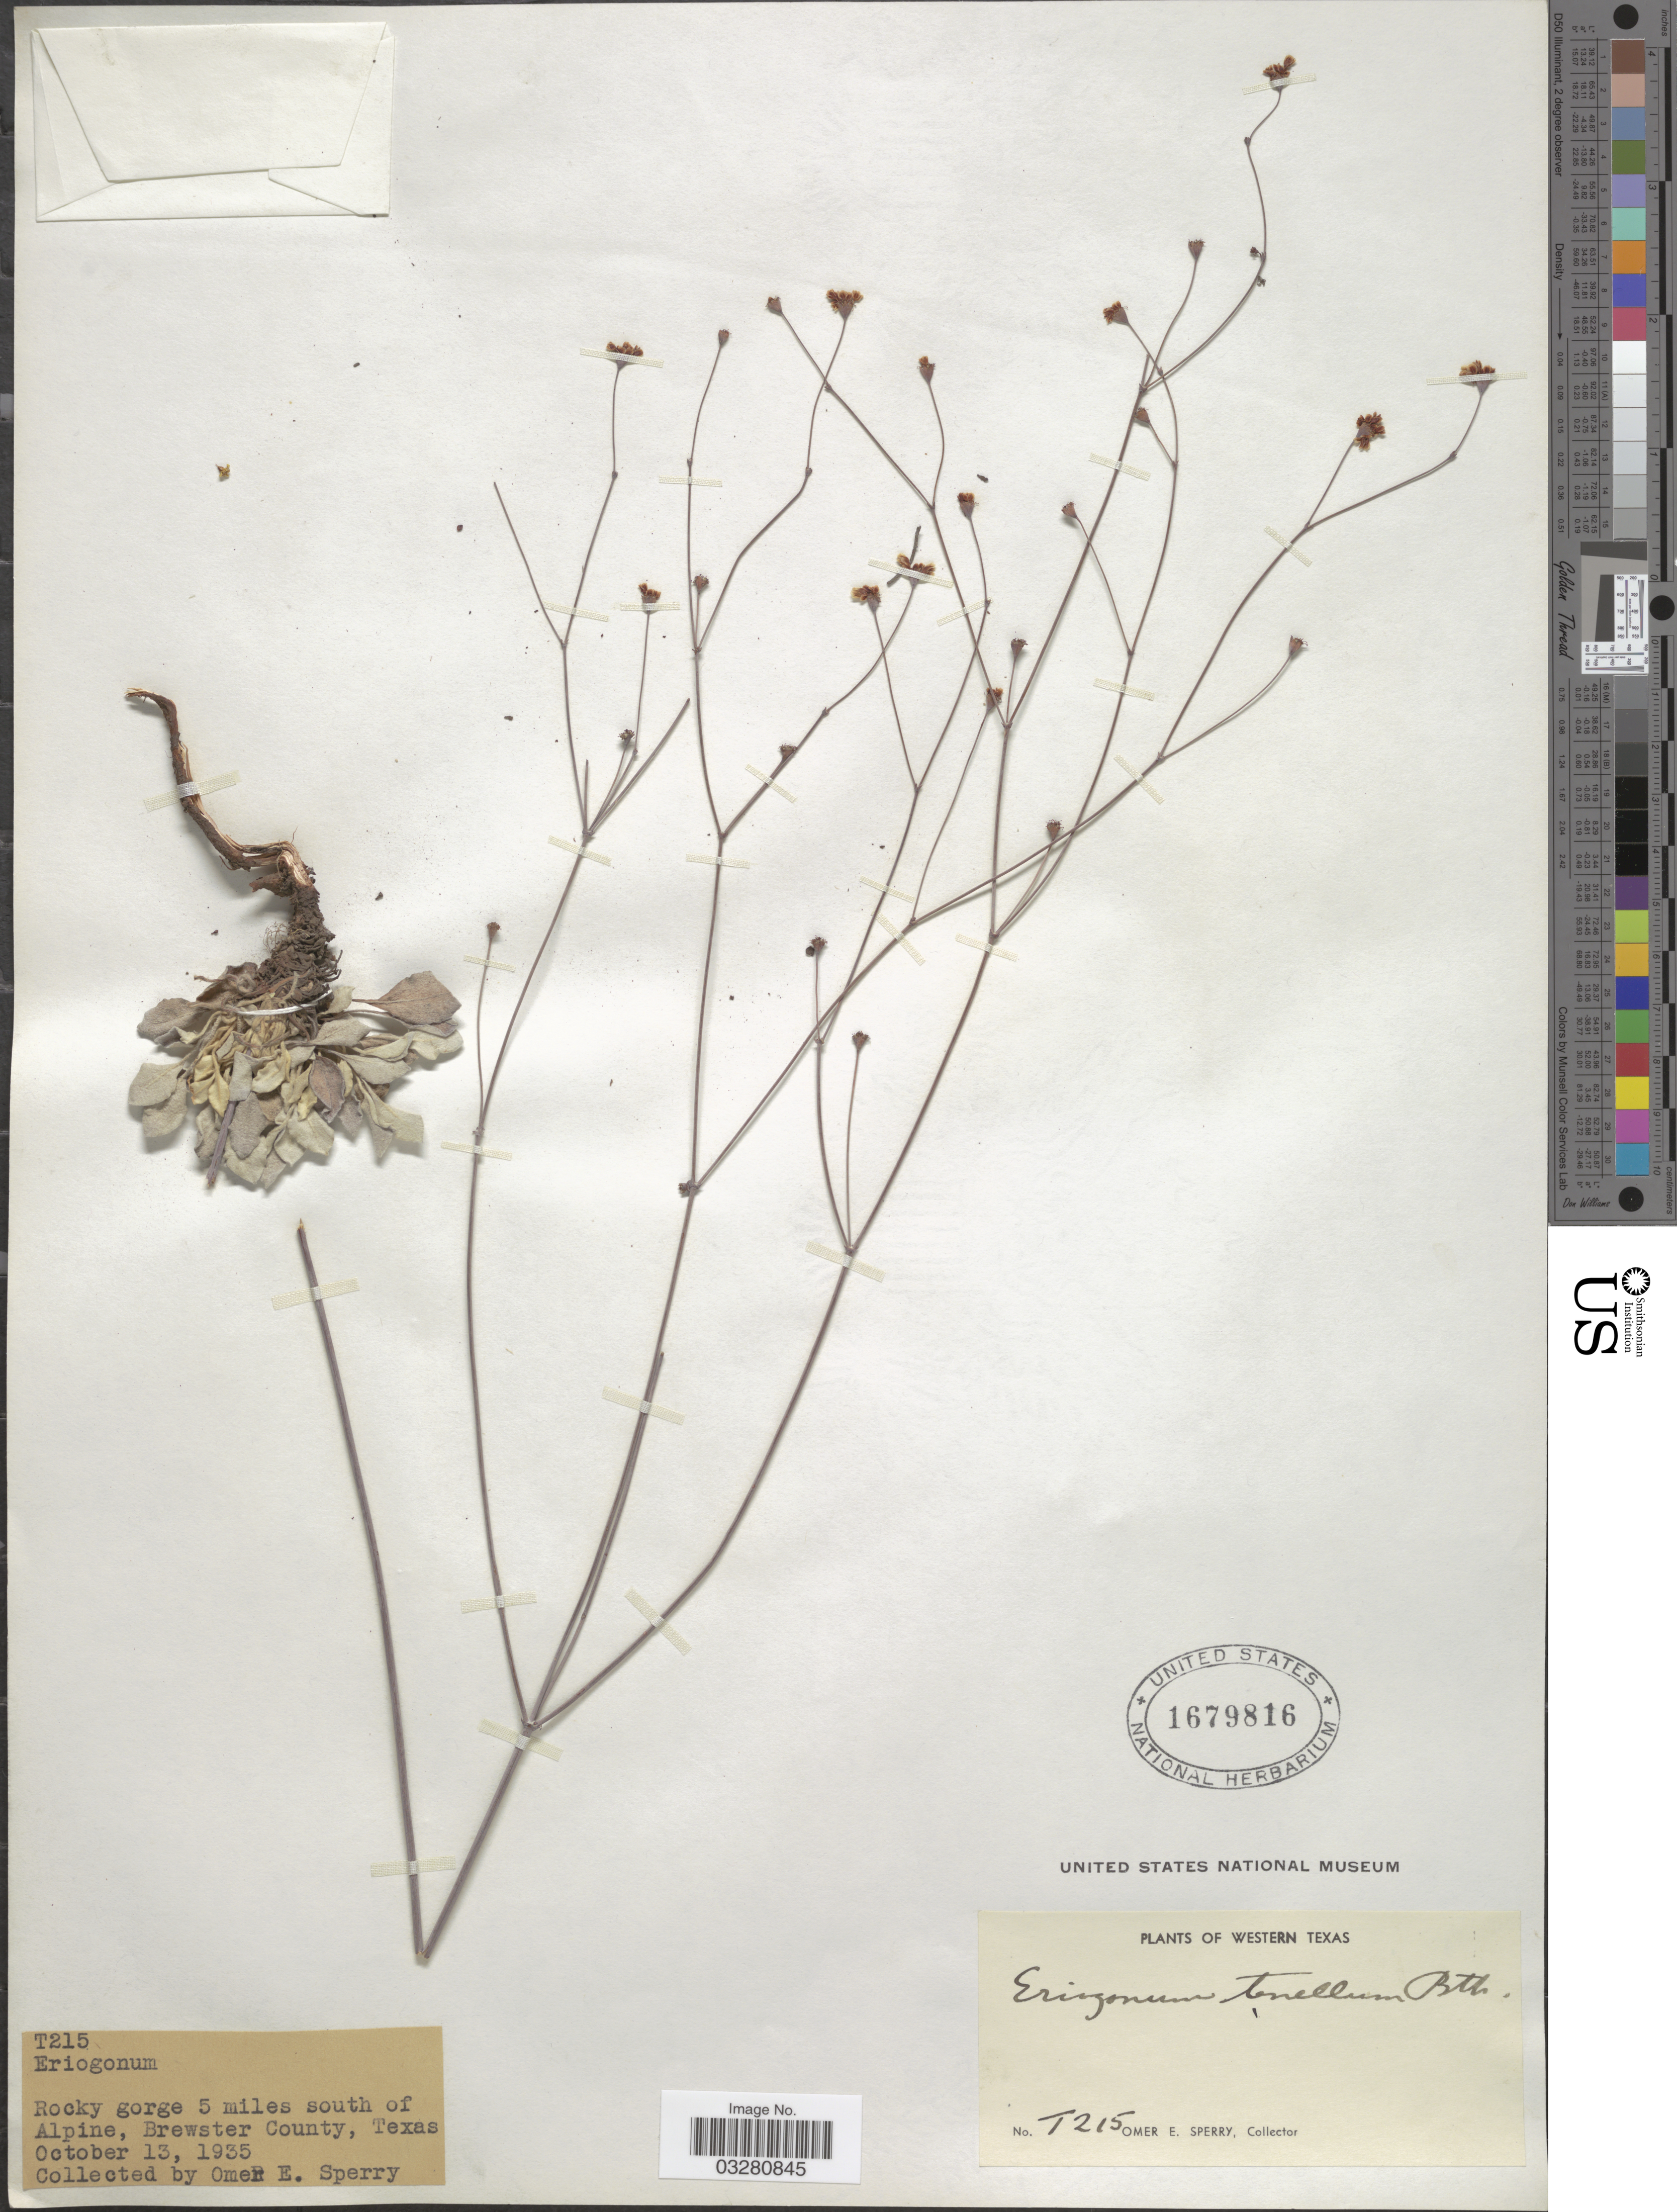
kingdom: Plantae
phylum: Tracheophyta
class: Magnoliopsida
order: Caryophyllales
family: Polygonaceae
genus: Eriogonum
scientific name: Eriogonum tenellum var. tenellum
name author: Torr.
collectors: O. E. Sperry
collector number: T215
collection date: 1935-10-13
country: United States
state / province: Texas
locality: Western Texas. Rocky gorge 5 miles south of Alpine, Brewster County.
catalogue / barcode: US 1679816